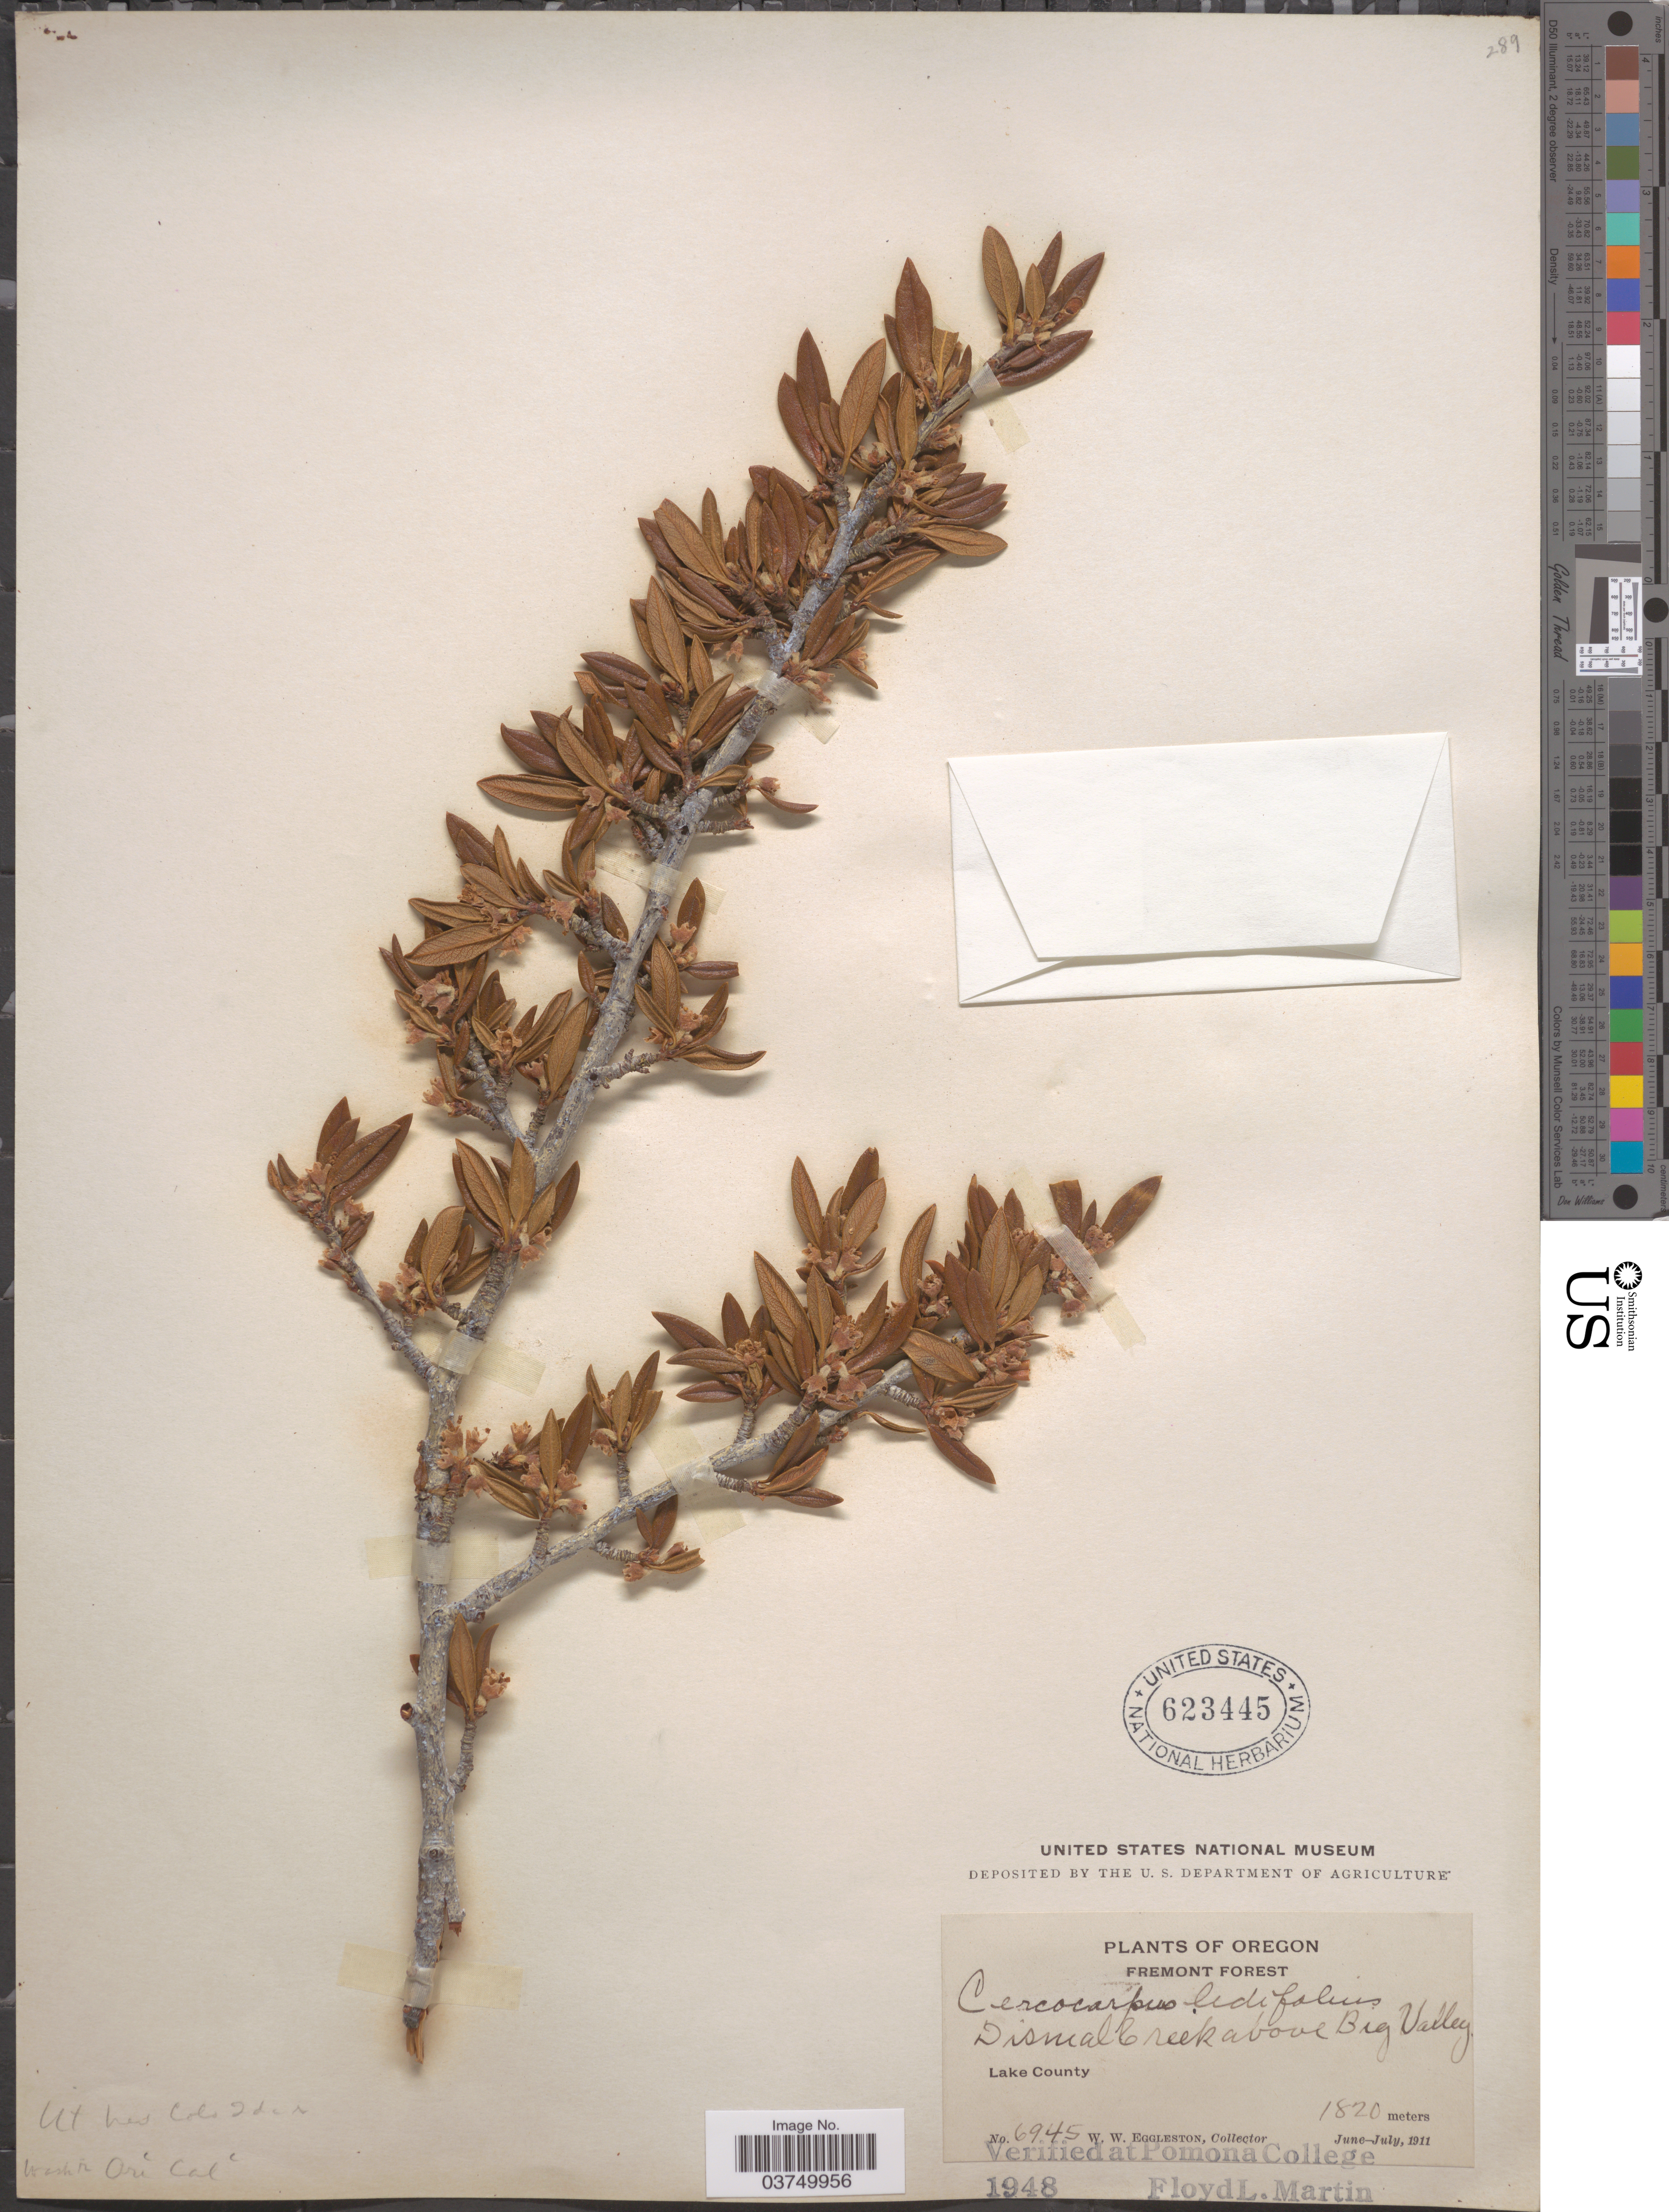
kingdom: Plantae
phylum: Tracheophyta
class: Magnoliopsida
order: Rosales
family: Rosaceae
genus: Cercocarpus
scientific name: Cercocarpus ledifolius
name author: Nutt.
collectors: W. W. Eggleston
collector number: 6945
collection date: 1911-06/1911-07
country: United States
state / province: Oregon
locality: Fremont Forest. Dismal Creek above Big Valley. Lake County.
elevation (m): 1820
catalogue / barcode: US 623445